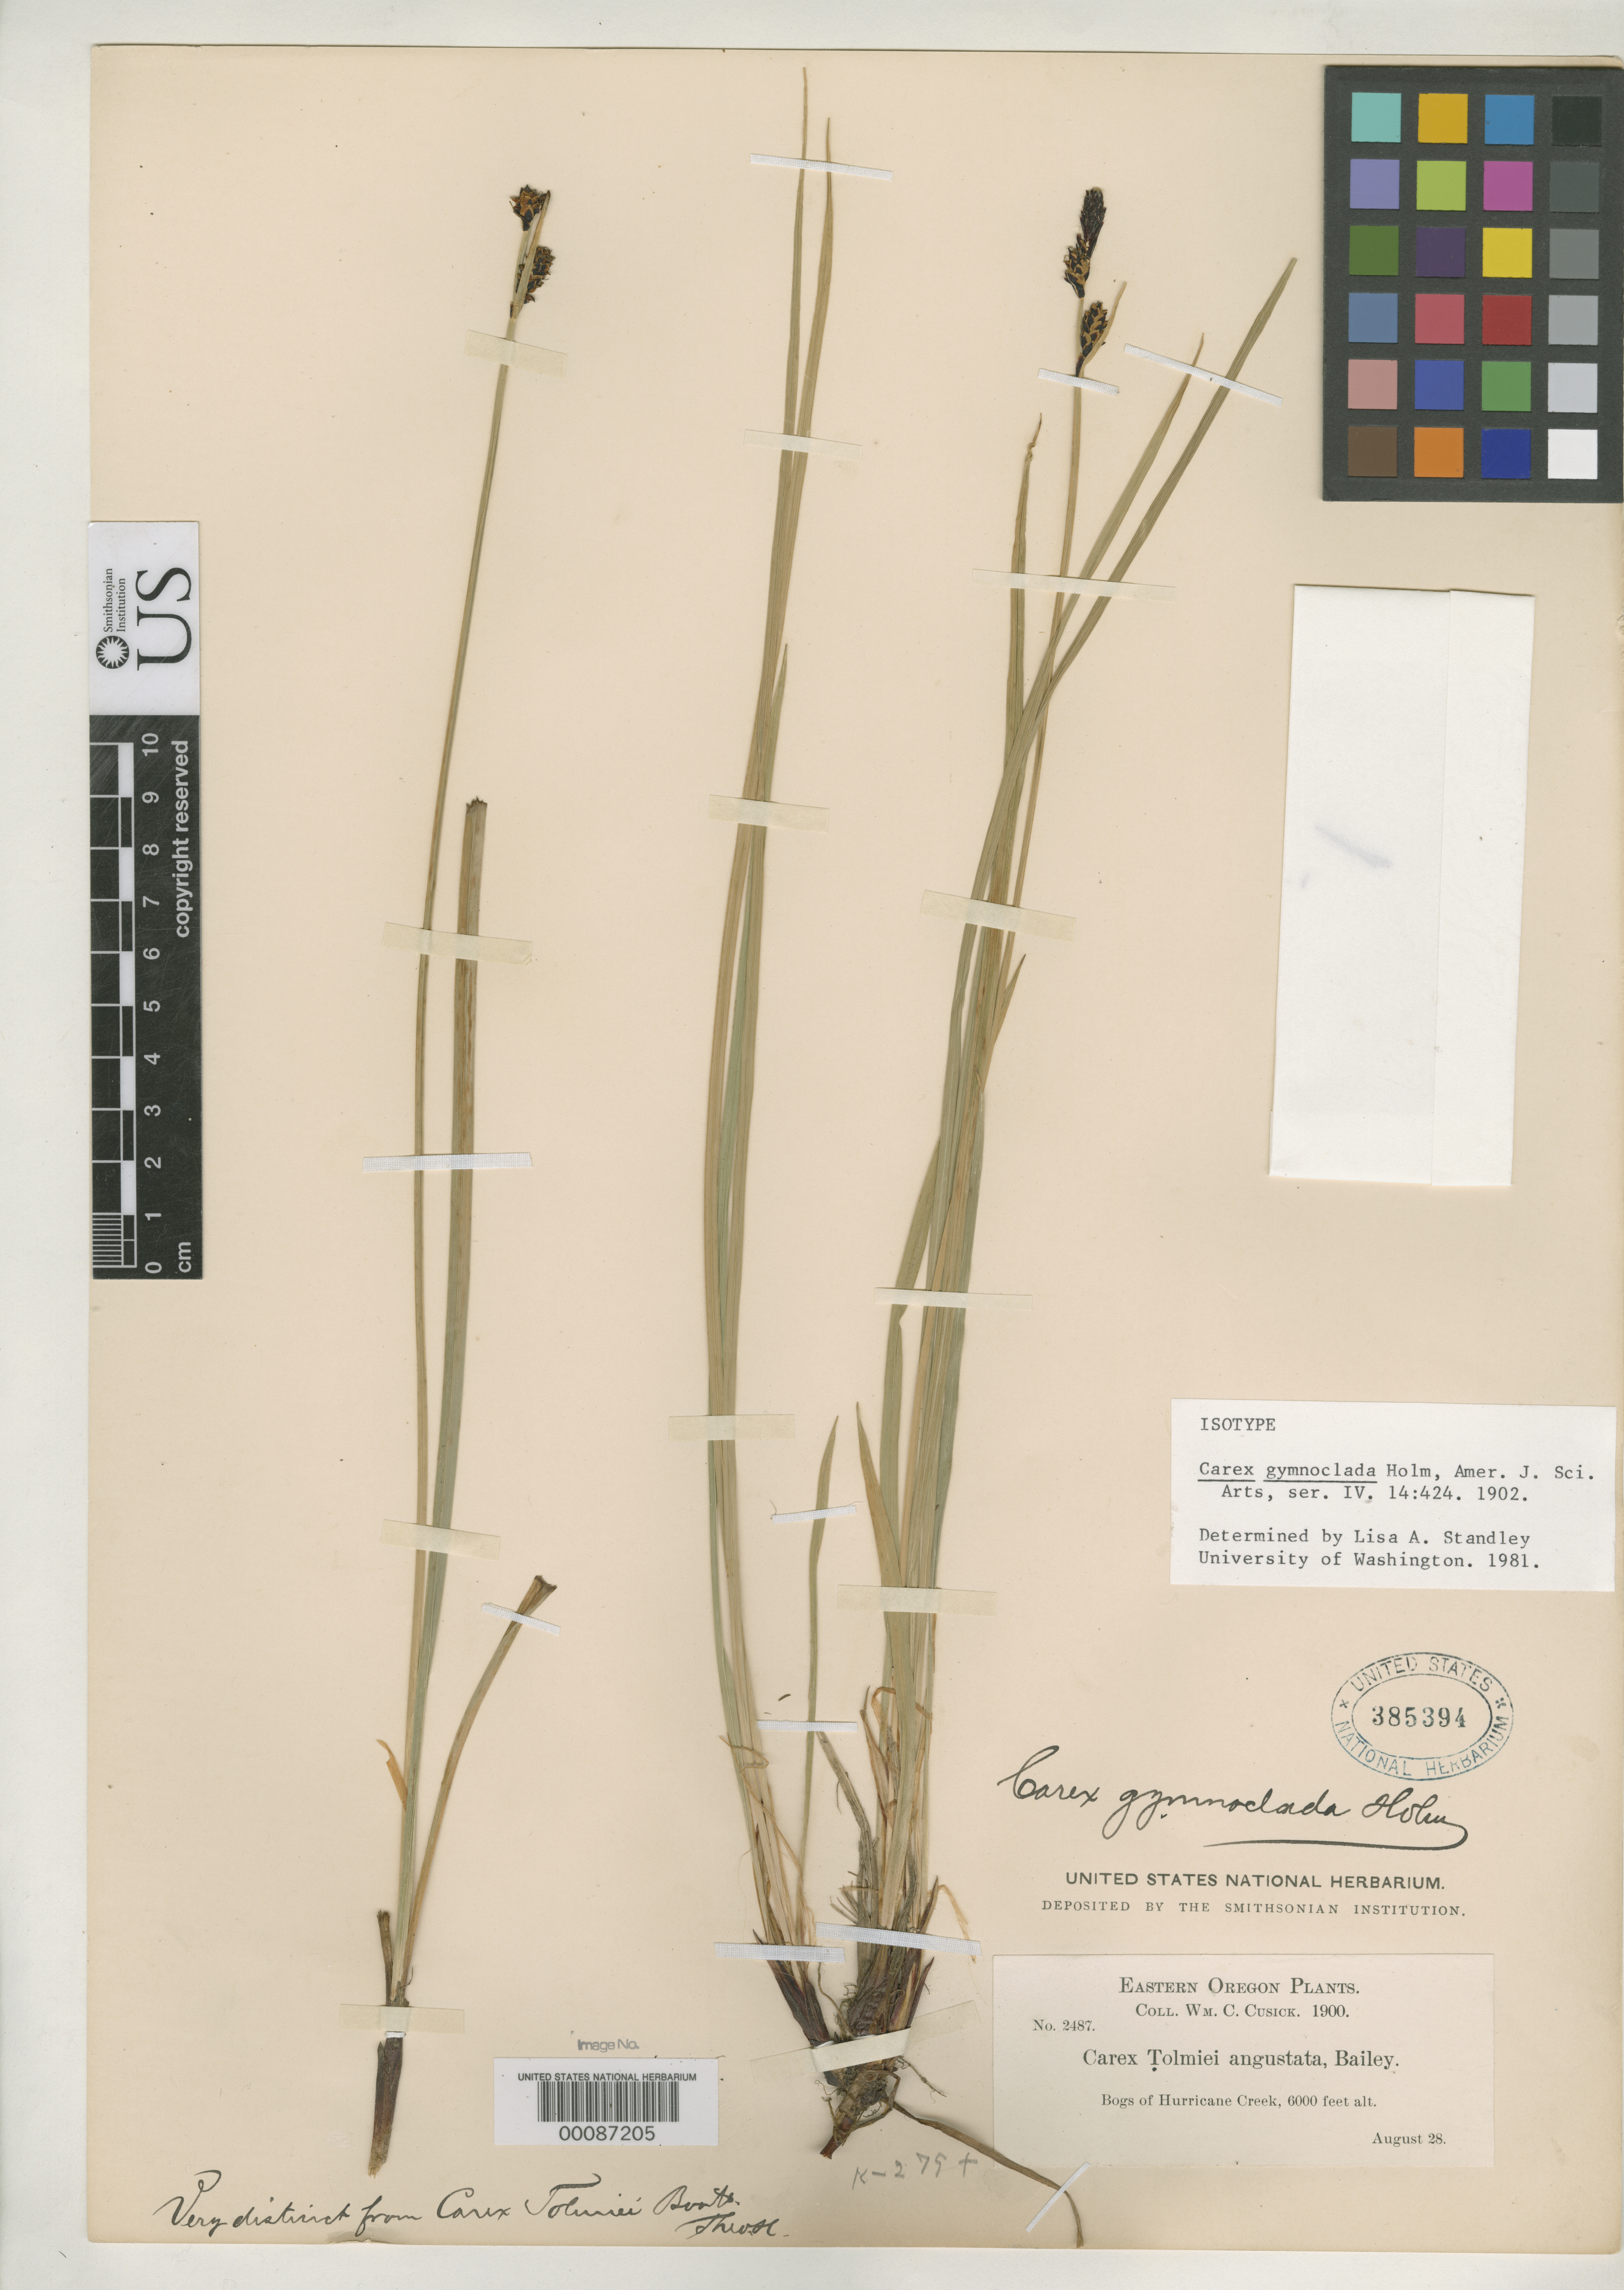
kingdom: Plantae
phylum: Tracheophyta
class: Liliopsida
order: Poales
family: Cyperaceae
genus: Carex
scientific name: Carex gymnoclada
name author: Holm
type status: Isotype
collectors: W. C. Cusick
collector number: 2487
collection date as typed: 28 Aug 1900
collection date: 1900-08-28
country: United States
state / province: Oregon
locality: Bogs of Hurricane Creek; alt. 6000 Ft.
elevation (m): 1829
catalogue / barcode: US 385394